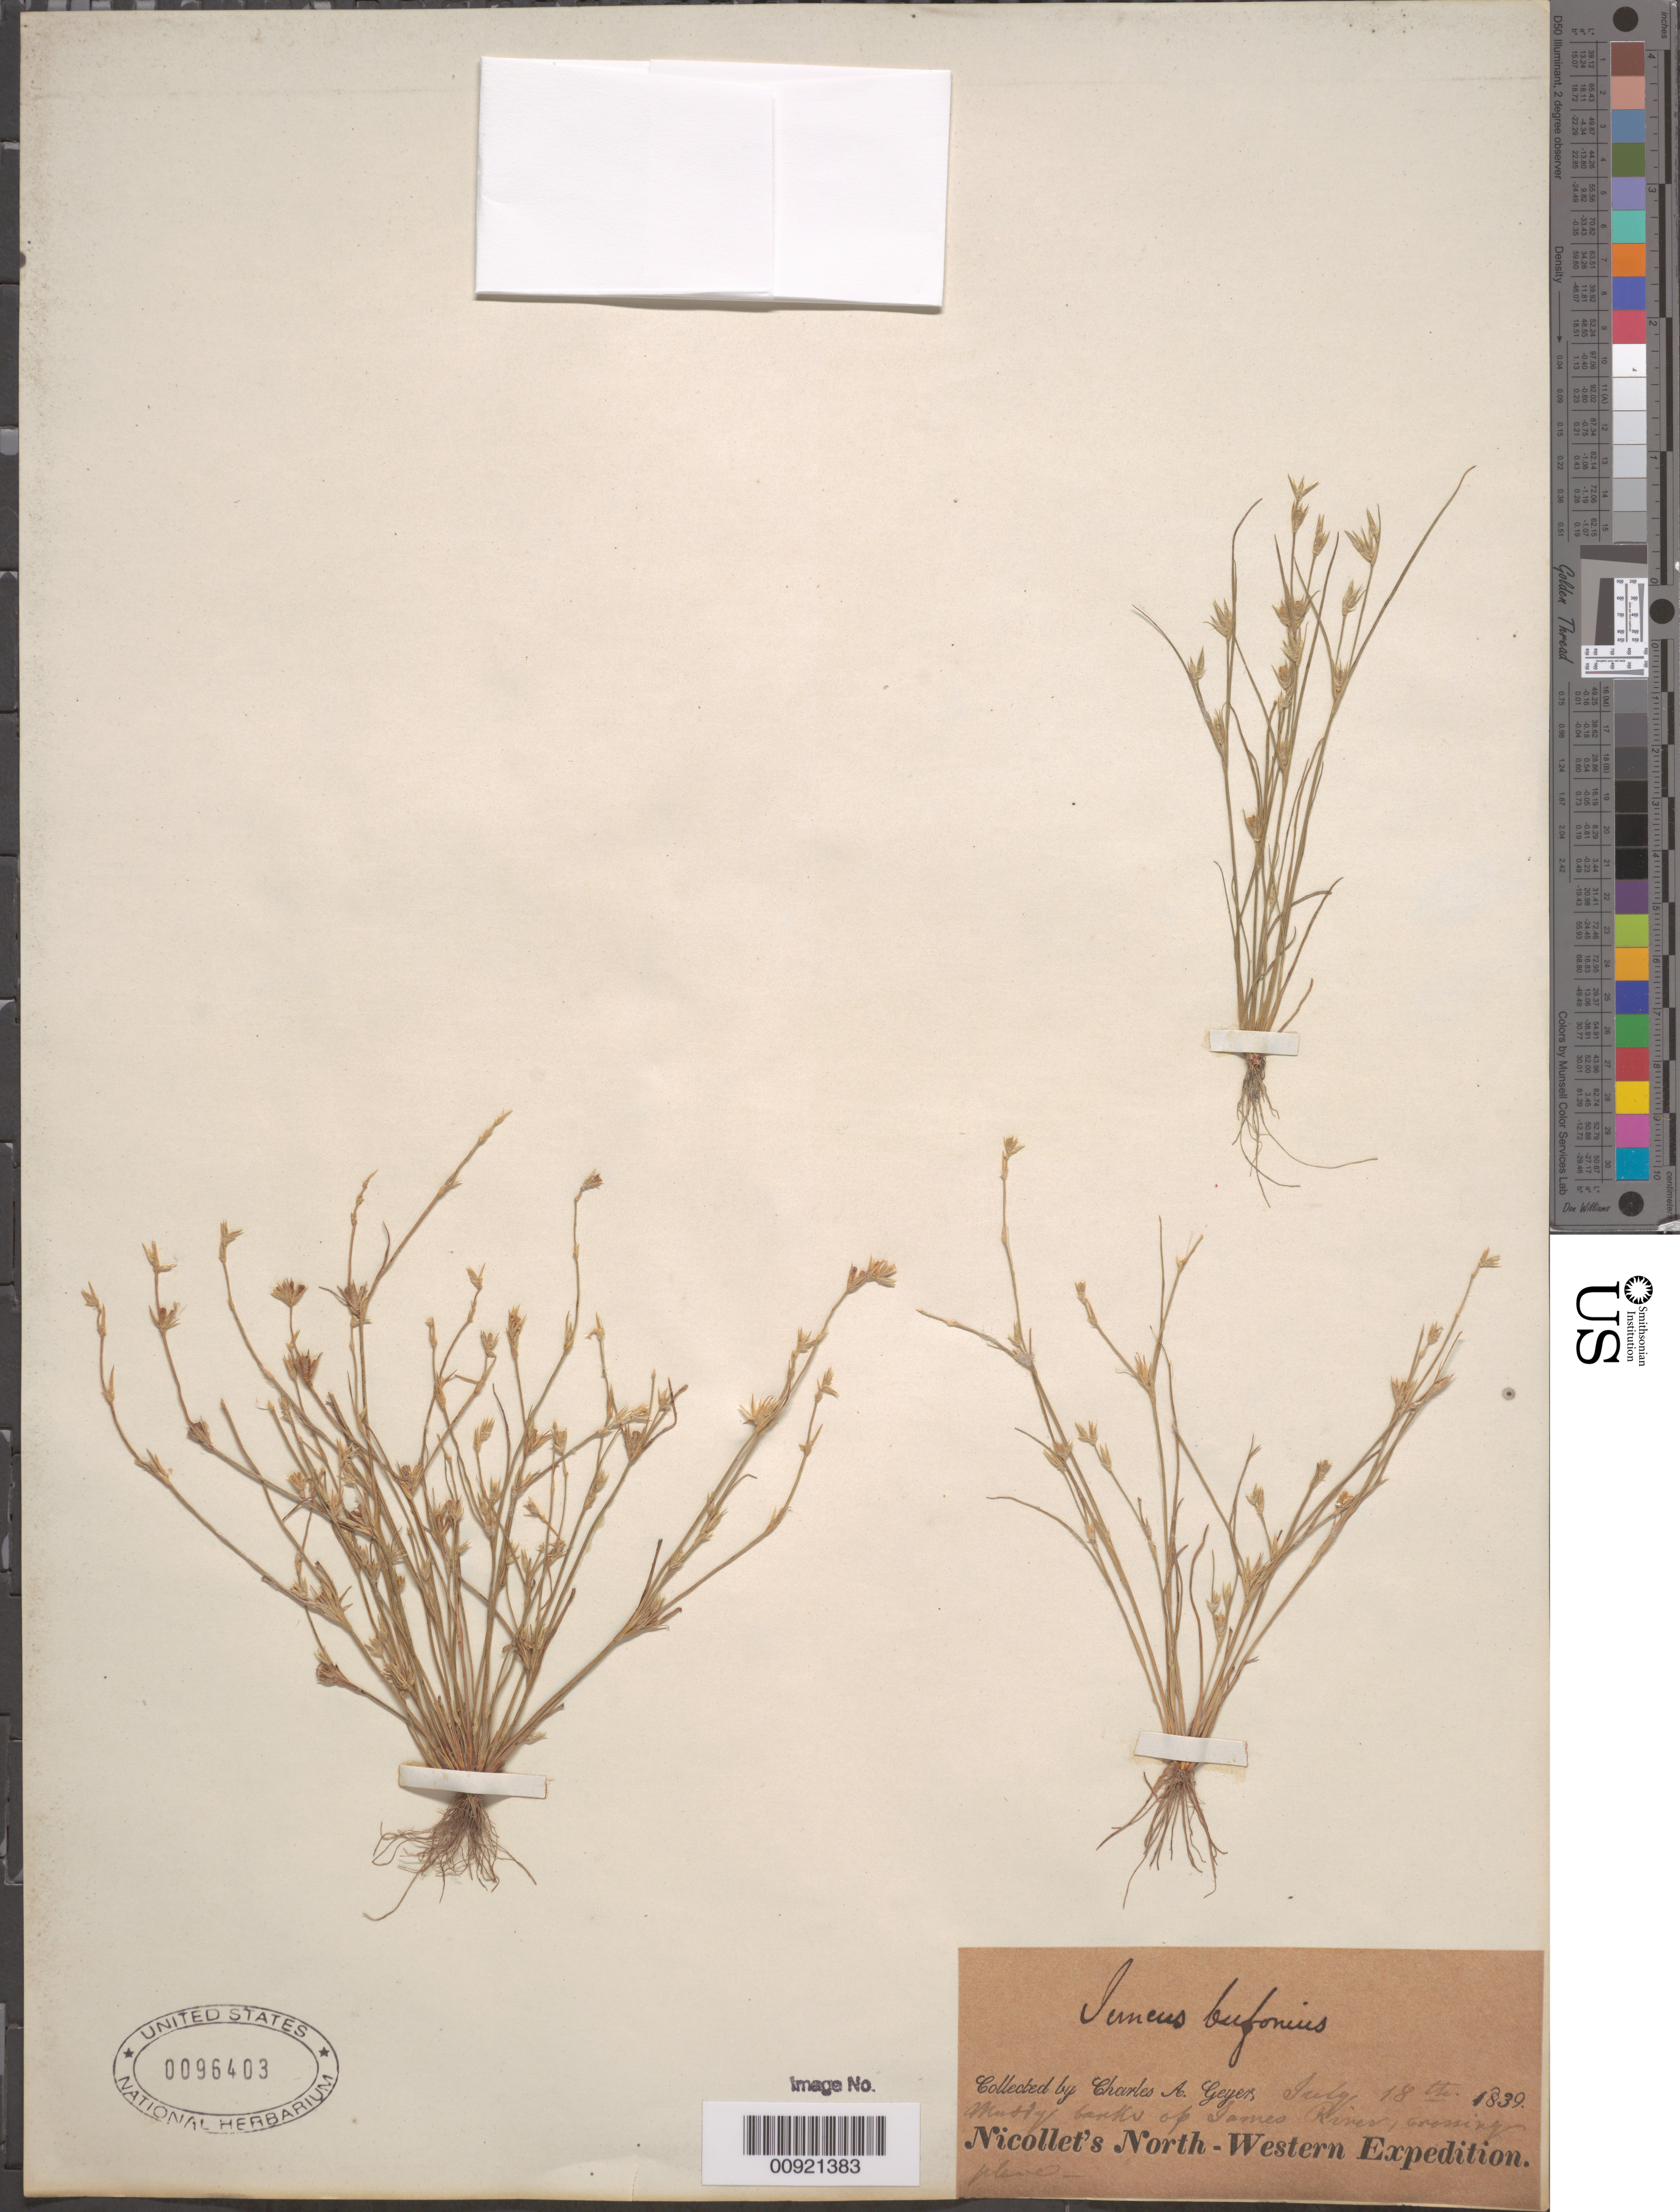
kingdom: Plantae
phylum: Tracheophyta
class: Liliopsida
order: Poales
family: Juncaceae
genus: Juncus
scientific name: Juncus bufonius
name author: L.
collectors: C. A. Geyer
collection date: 1839-07-18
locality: Mossy banks of James River, crossing plane. [interpreted] North-Western [unsure placement].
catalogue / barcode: US 96403